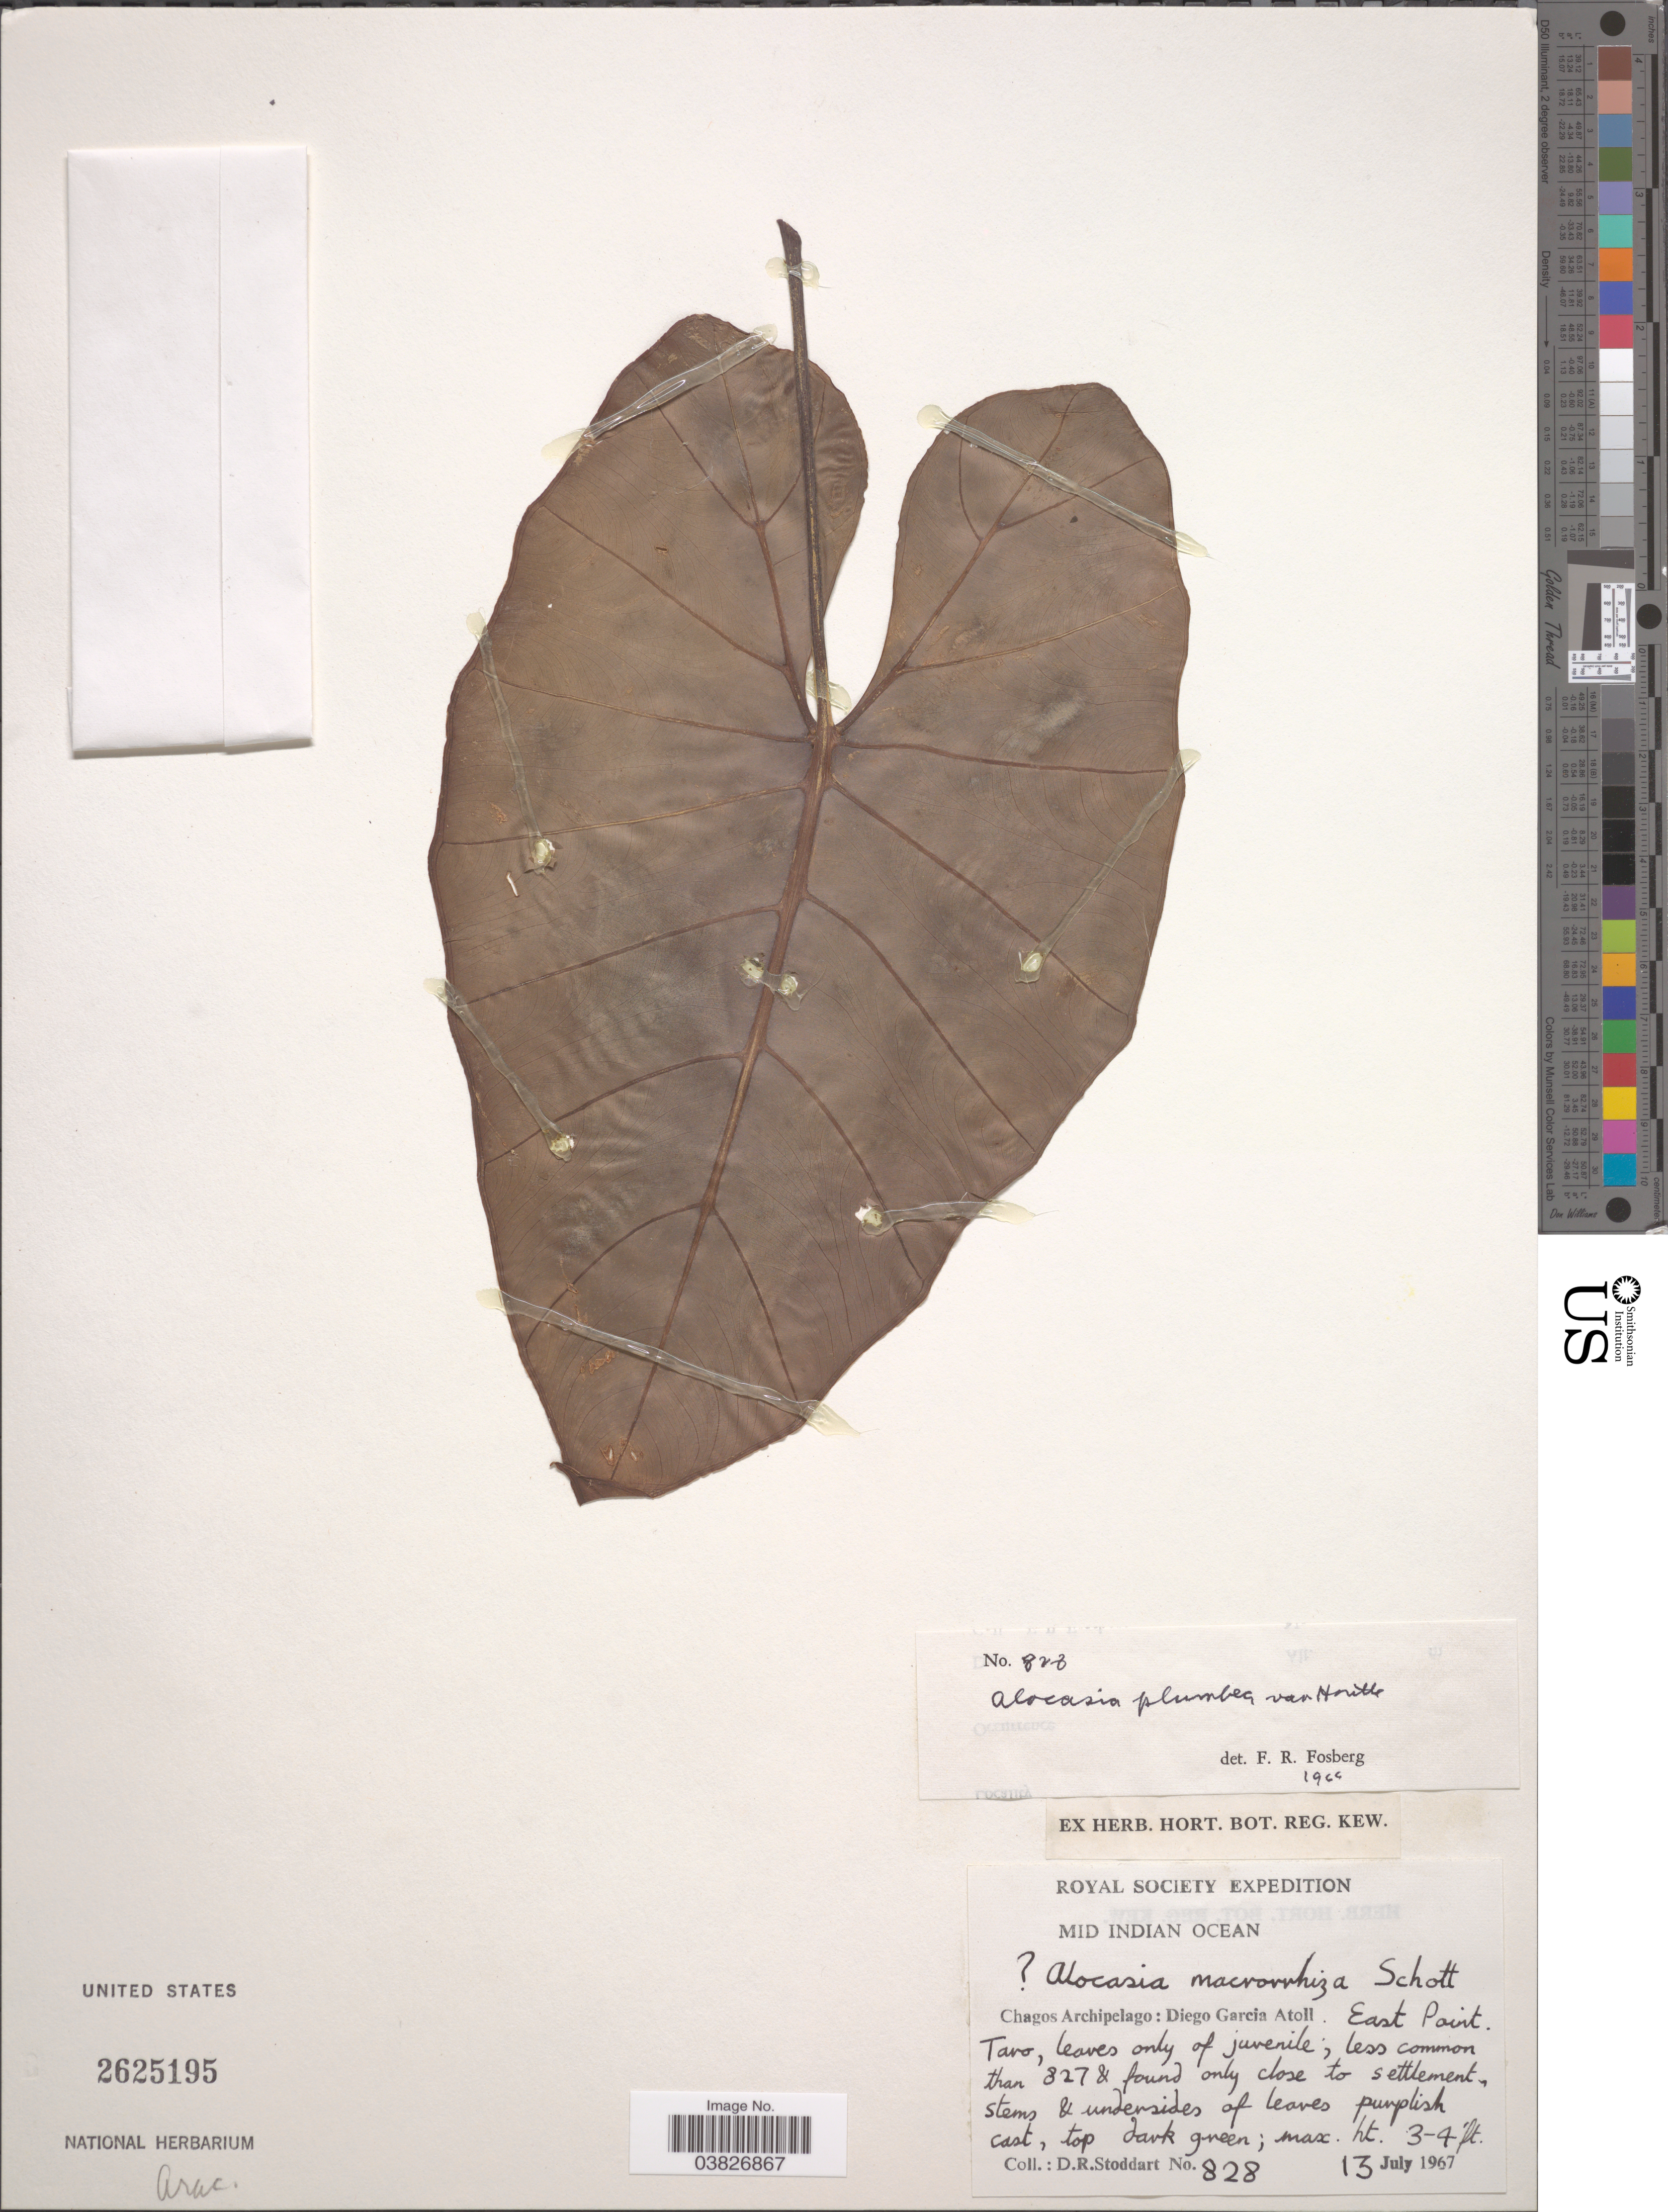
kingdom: Plantae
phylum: Tracheophyta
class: Liliopsida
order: Alismatales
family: Araceae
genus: Alocasia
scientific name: Alocasia plumbea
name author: Van Houtte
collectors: D. R. Stoddart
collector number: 828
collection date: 1967-07-13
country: British Indian Ocean Territory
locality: Mid Indian Ocean. Chago Archipelago: Diego Garcia Atoll. East Point Tavo.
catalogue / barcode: US 2625195